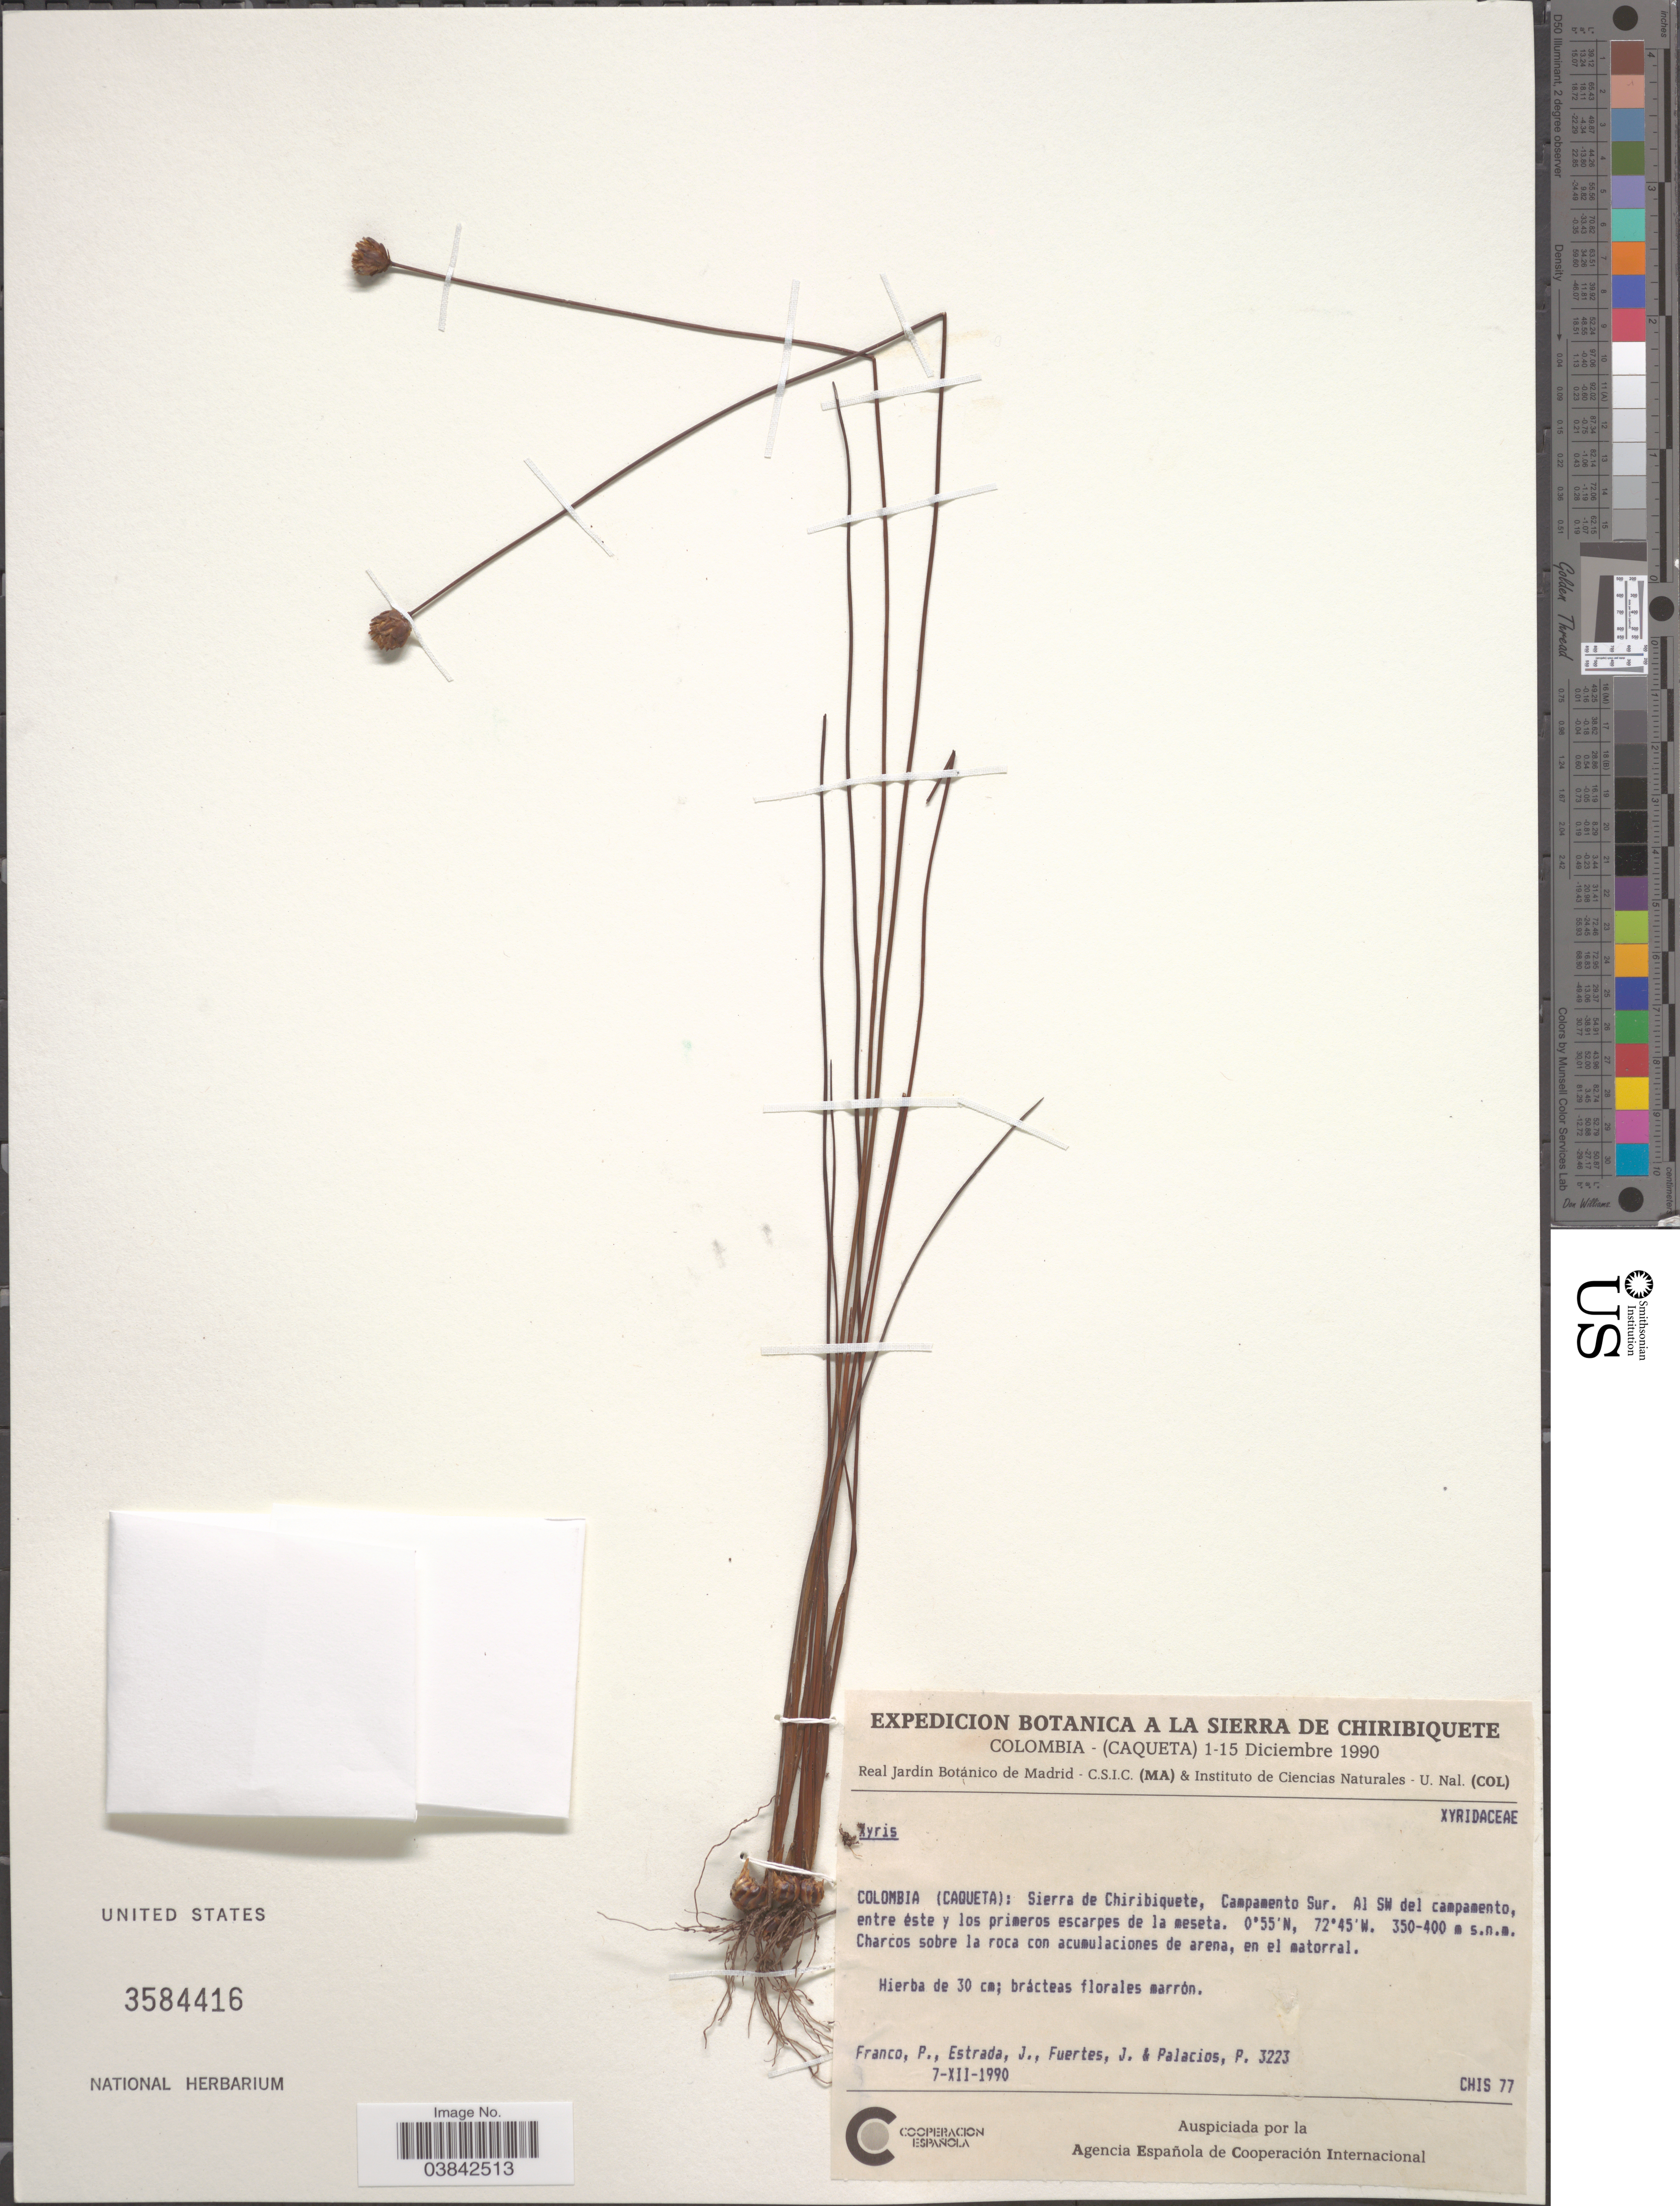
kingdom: Plantae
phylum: Tracheophyta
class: Liliopsida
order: Poales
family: Xyridaceae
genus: Xyris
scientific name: Xyris sp.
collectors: P. Franco, J. Estrada, J. Fuertes & P. Palacios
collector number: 3223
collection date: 1990-12-07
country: Colombia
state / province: Caquetá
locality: Sierra de Chiribiquete, Campamento Sur. Al SW del campamento.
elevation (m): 350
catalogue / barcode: US 3584416